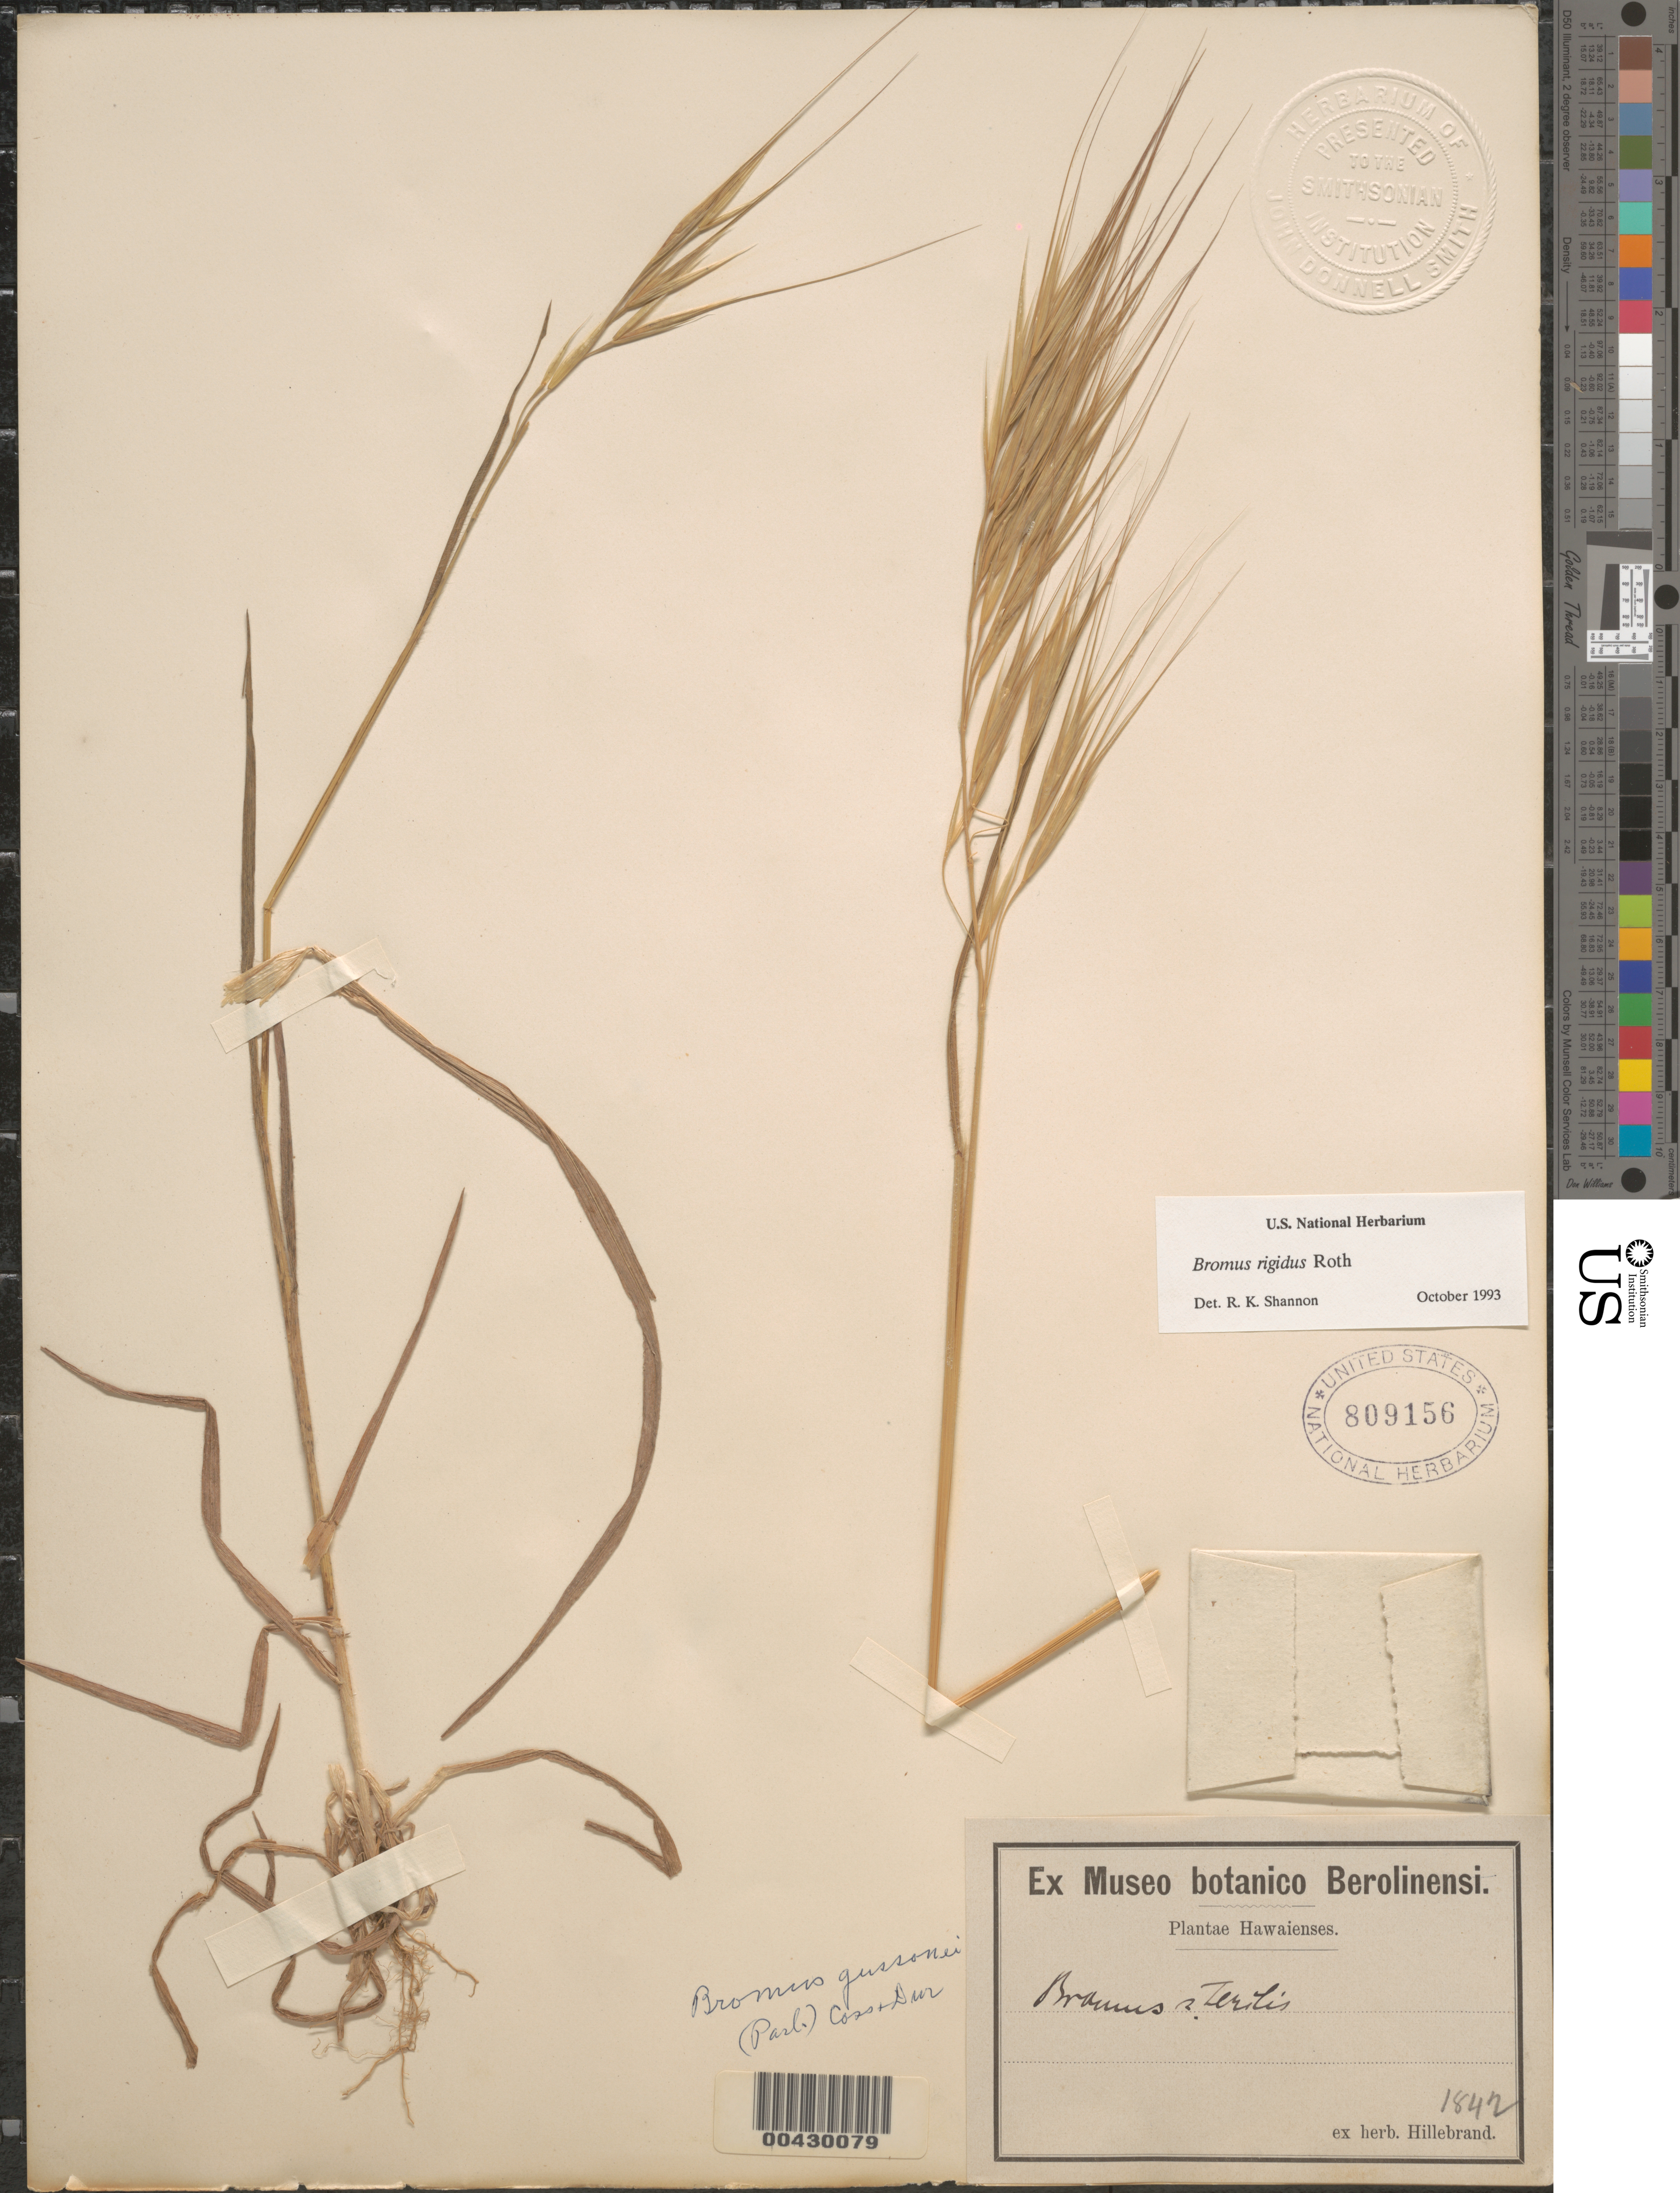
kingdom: Plantae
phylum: Tracheophyta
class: Liliopsida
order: Poales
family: Poaceae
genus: Bromus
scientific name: Bromus diandrus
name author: Roth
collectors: W. Hillebrand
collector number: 1842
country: United States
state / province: Hawaii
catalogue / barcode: US 809156